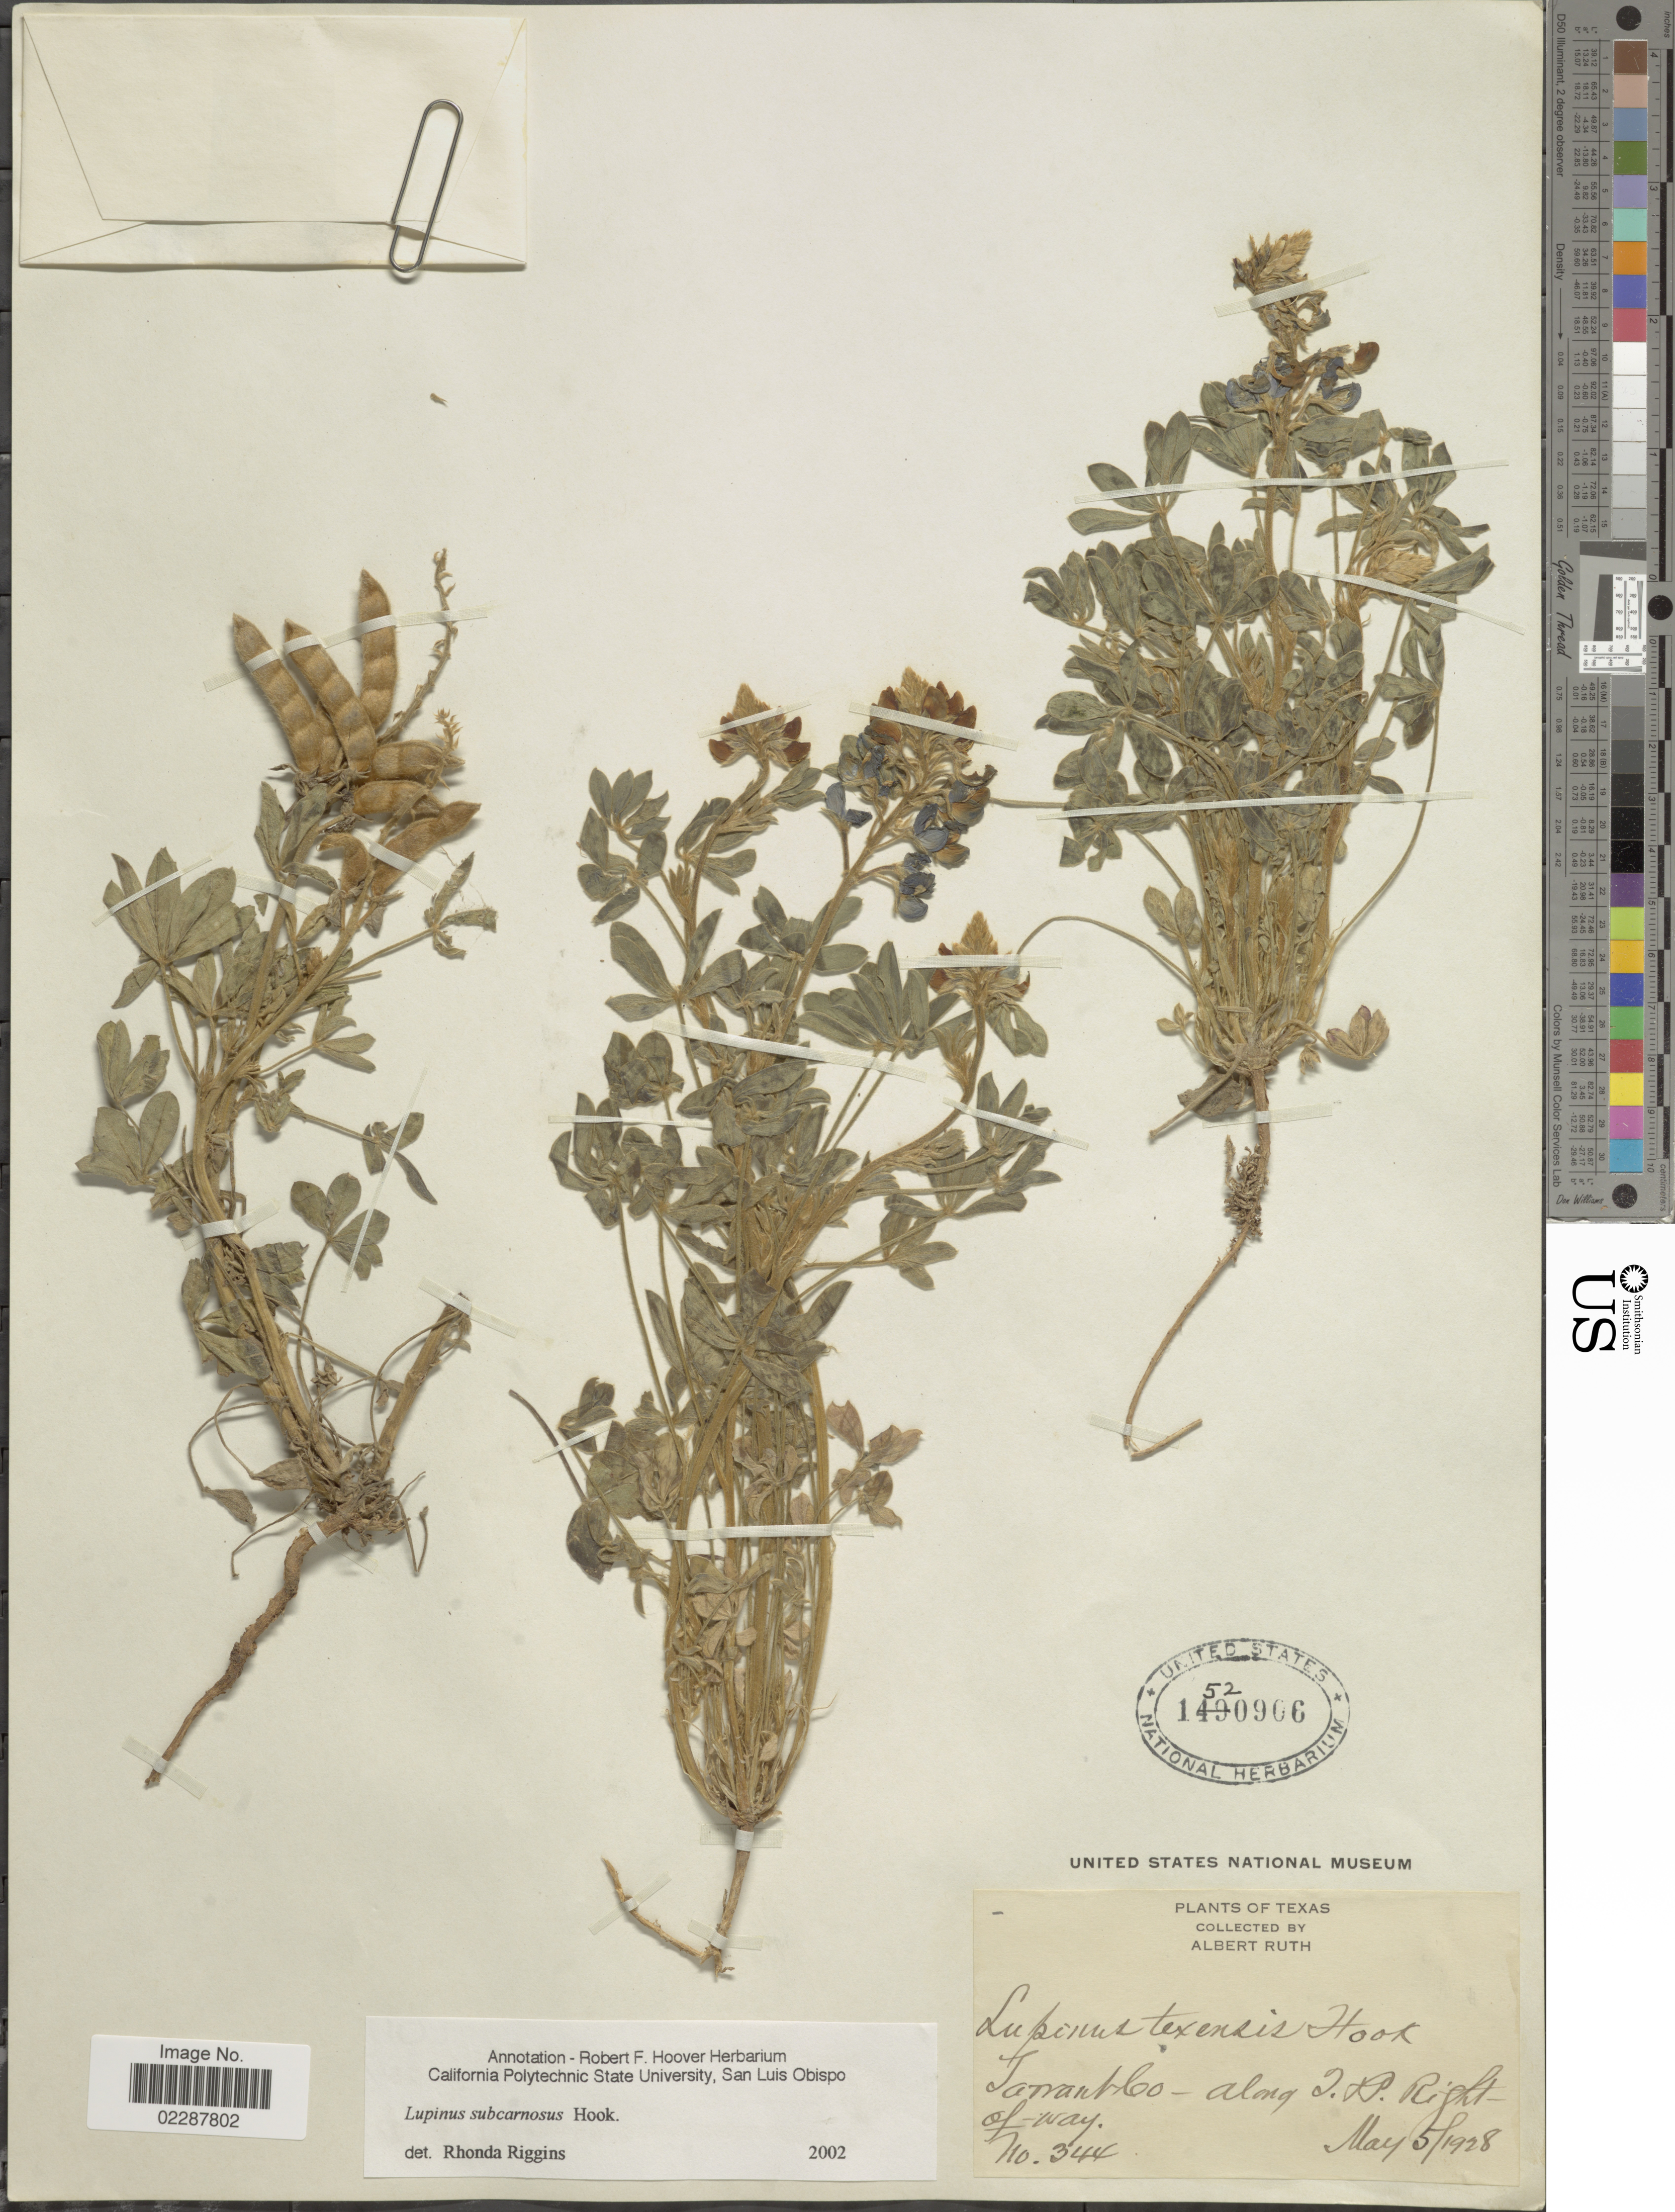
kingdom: Plantae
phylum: Tracheophyta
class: Magnoliopsida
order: Fabales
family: Fabaceae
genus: Lupinus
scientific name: Lupinus subcarnosus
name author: Hook.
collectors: A. Ruth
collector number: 344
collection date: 1928-05-05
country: United States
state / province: Texas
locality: Tarrant Co. - Along I.P right of way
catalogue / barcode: US 1520906